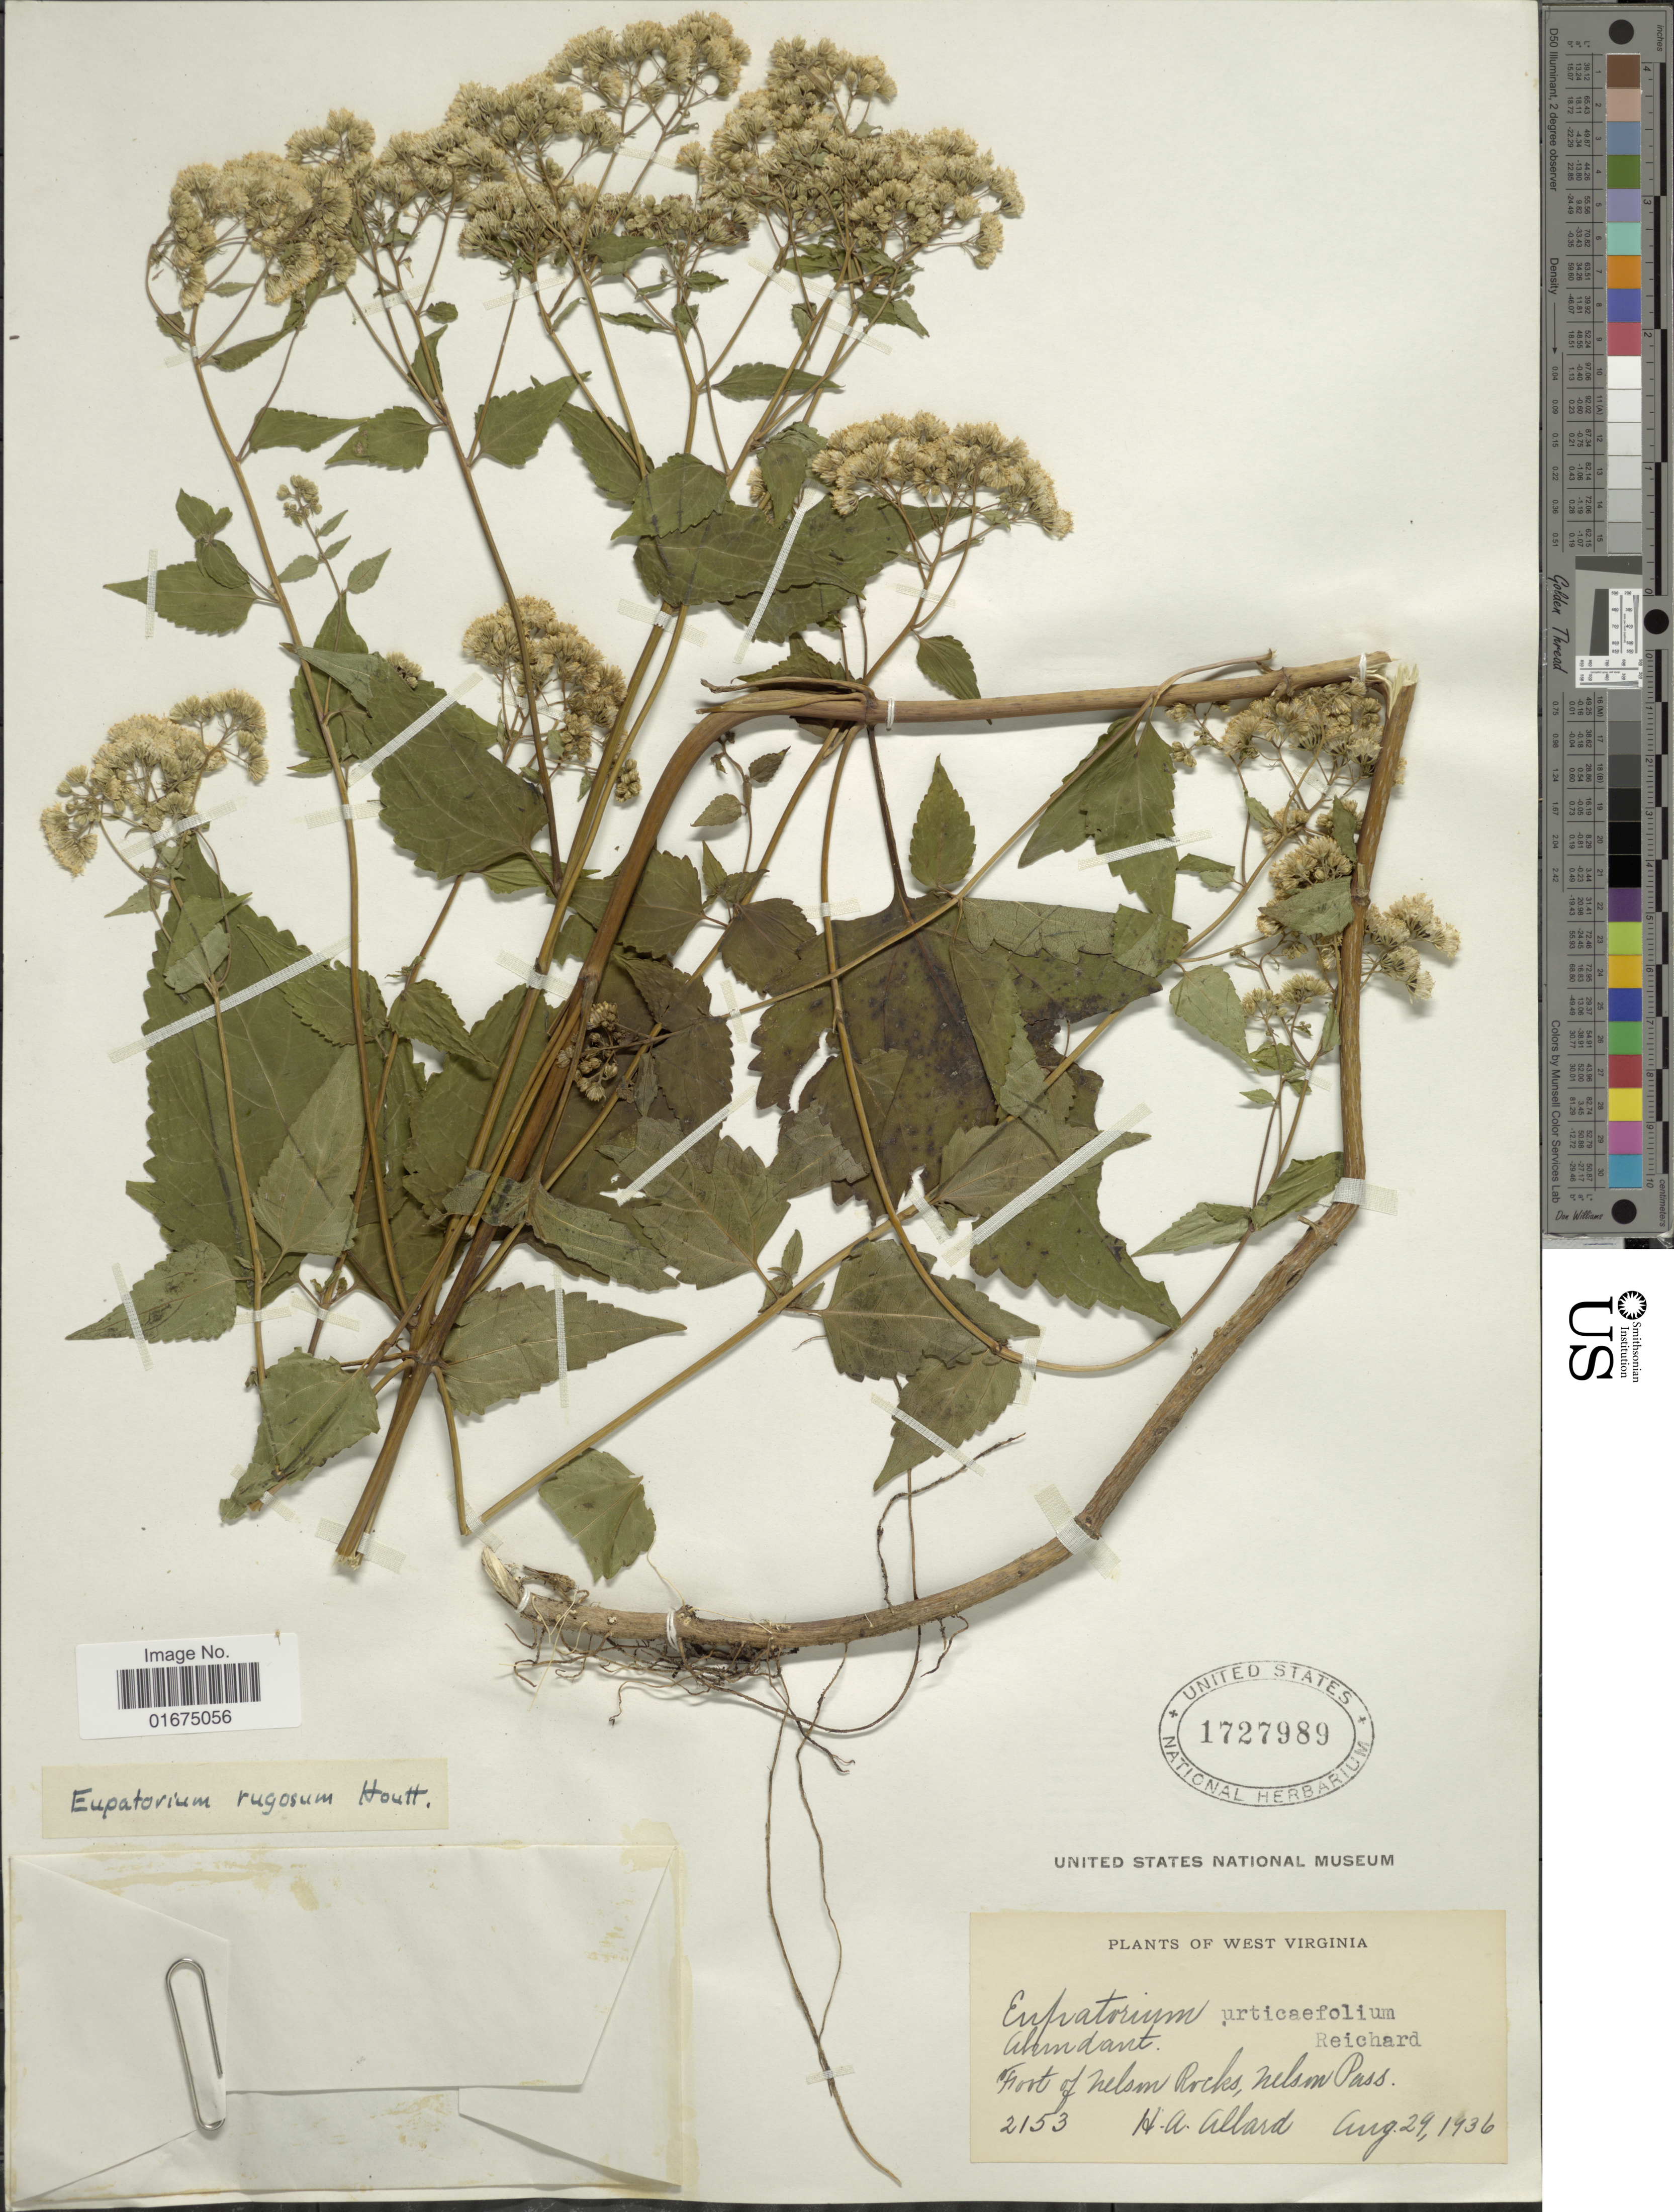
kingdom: Plantae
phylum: Tracheophyta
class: Magnoliopsida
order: Asterales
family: Asteraceae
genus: Ageratina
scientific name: Ageratina altissima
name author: (L.) R.M. King & H. Rob.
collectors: H. A. Allard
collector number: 2153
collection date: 1936-08-29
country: United States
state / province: West Virginia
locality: Fort of Nelson Rocks, Nelson Pass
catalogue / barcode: US 1727989